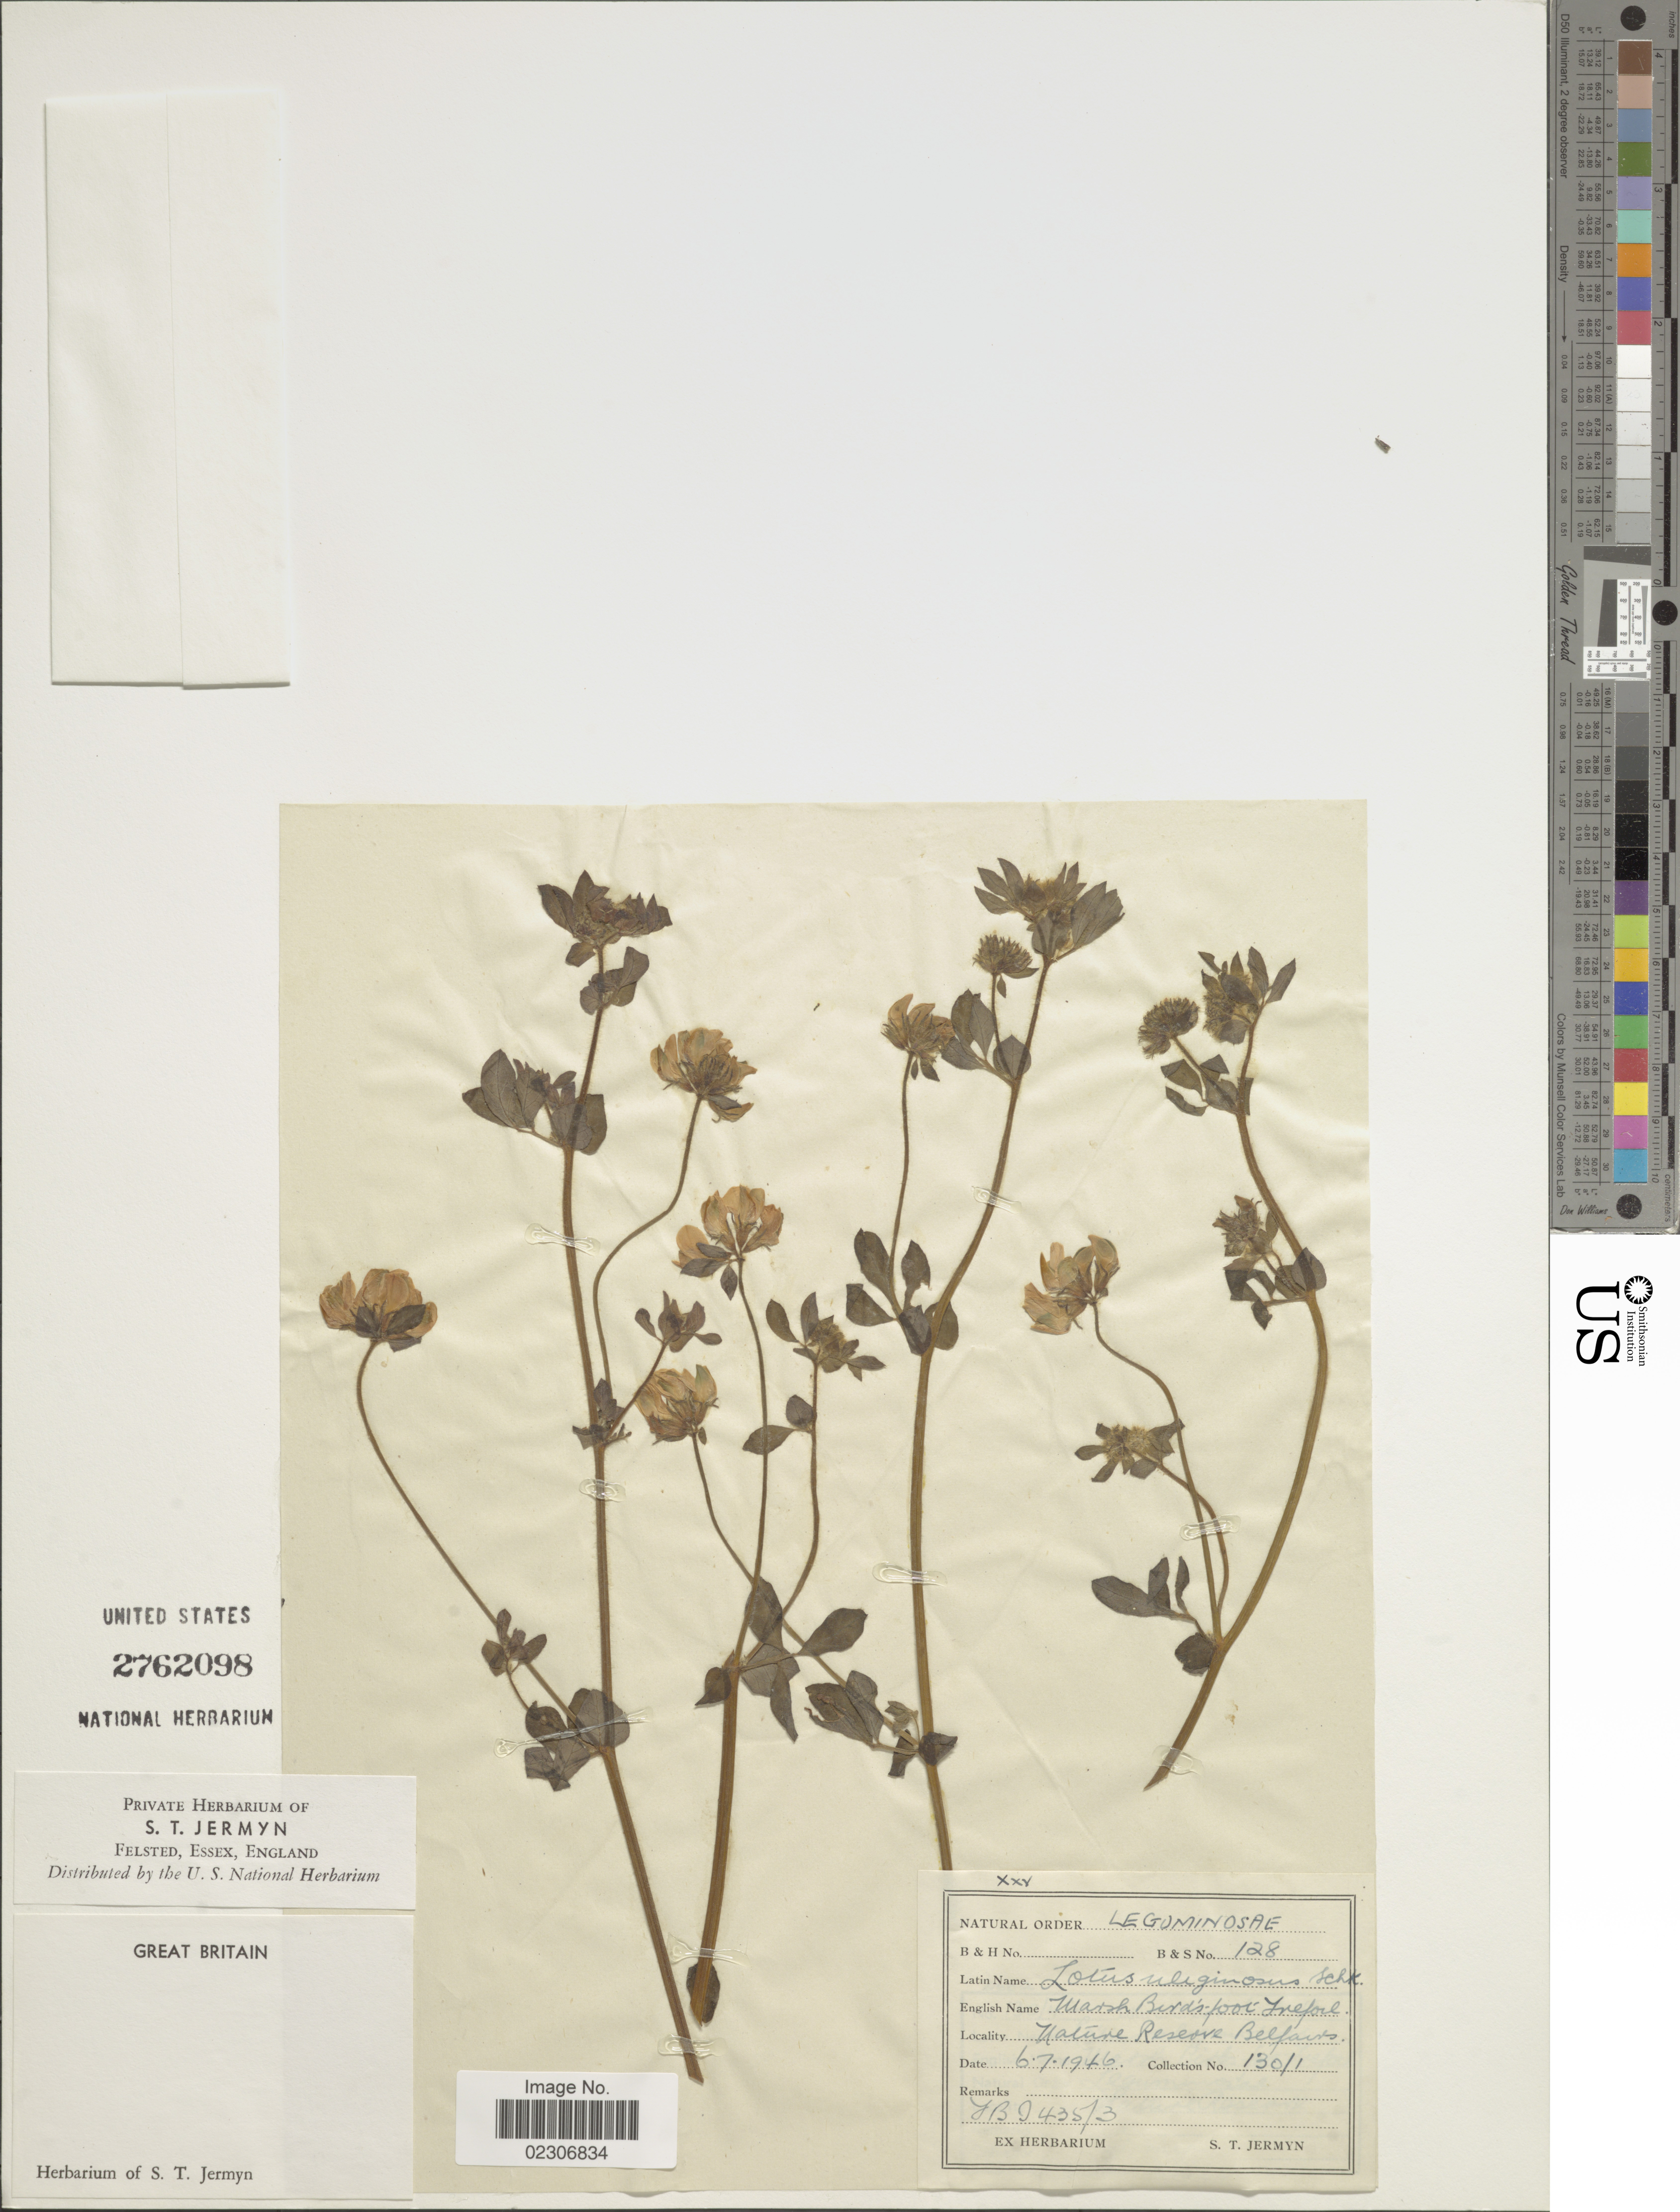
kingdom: Plantae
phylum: Tracheophyta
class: Magnoliopsida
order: Fabales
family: Fabaceae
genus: Lotus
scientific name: Lotus uliginosus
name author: Schkuhr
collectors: S. Jermyn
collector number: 130/1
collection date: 1946-07-06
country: United Kingdom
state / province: Northern Ireland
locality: Great Britain/ Nature Reserve Belfast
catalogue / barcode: US 2762098